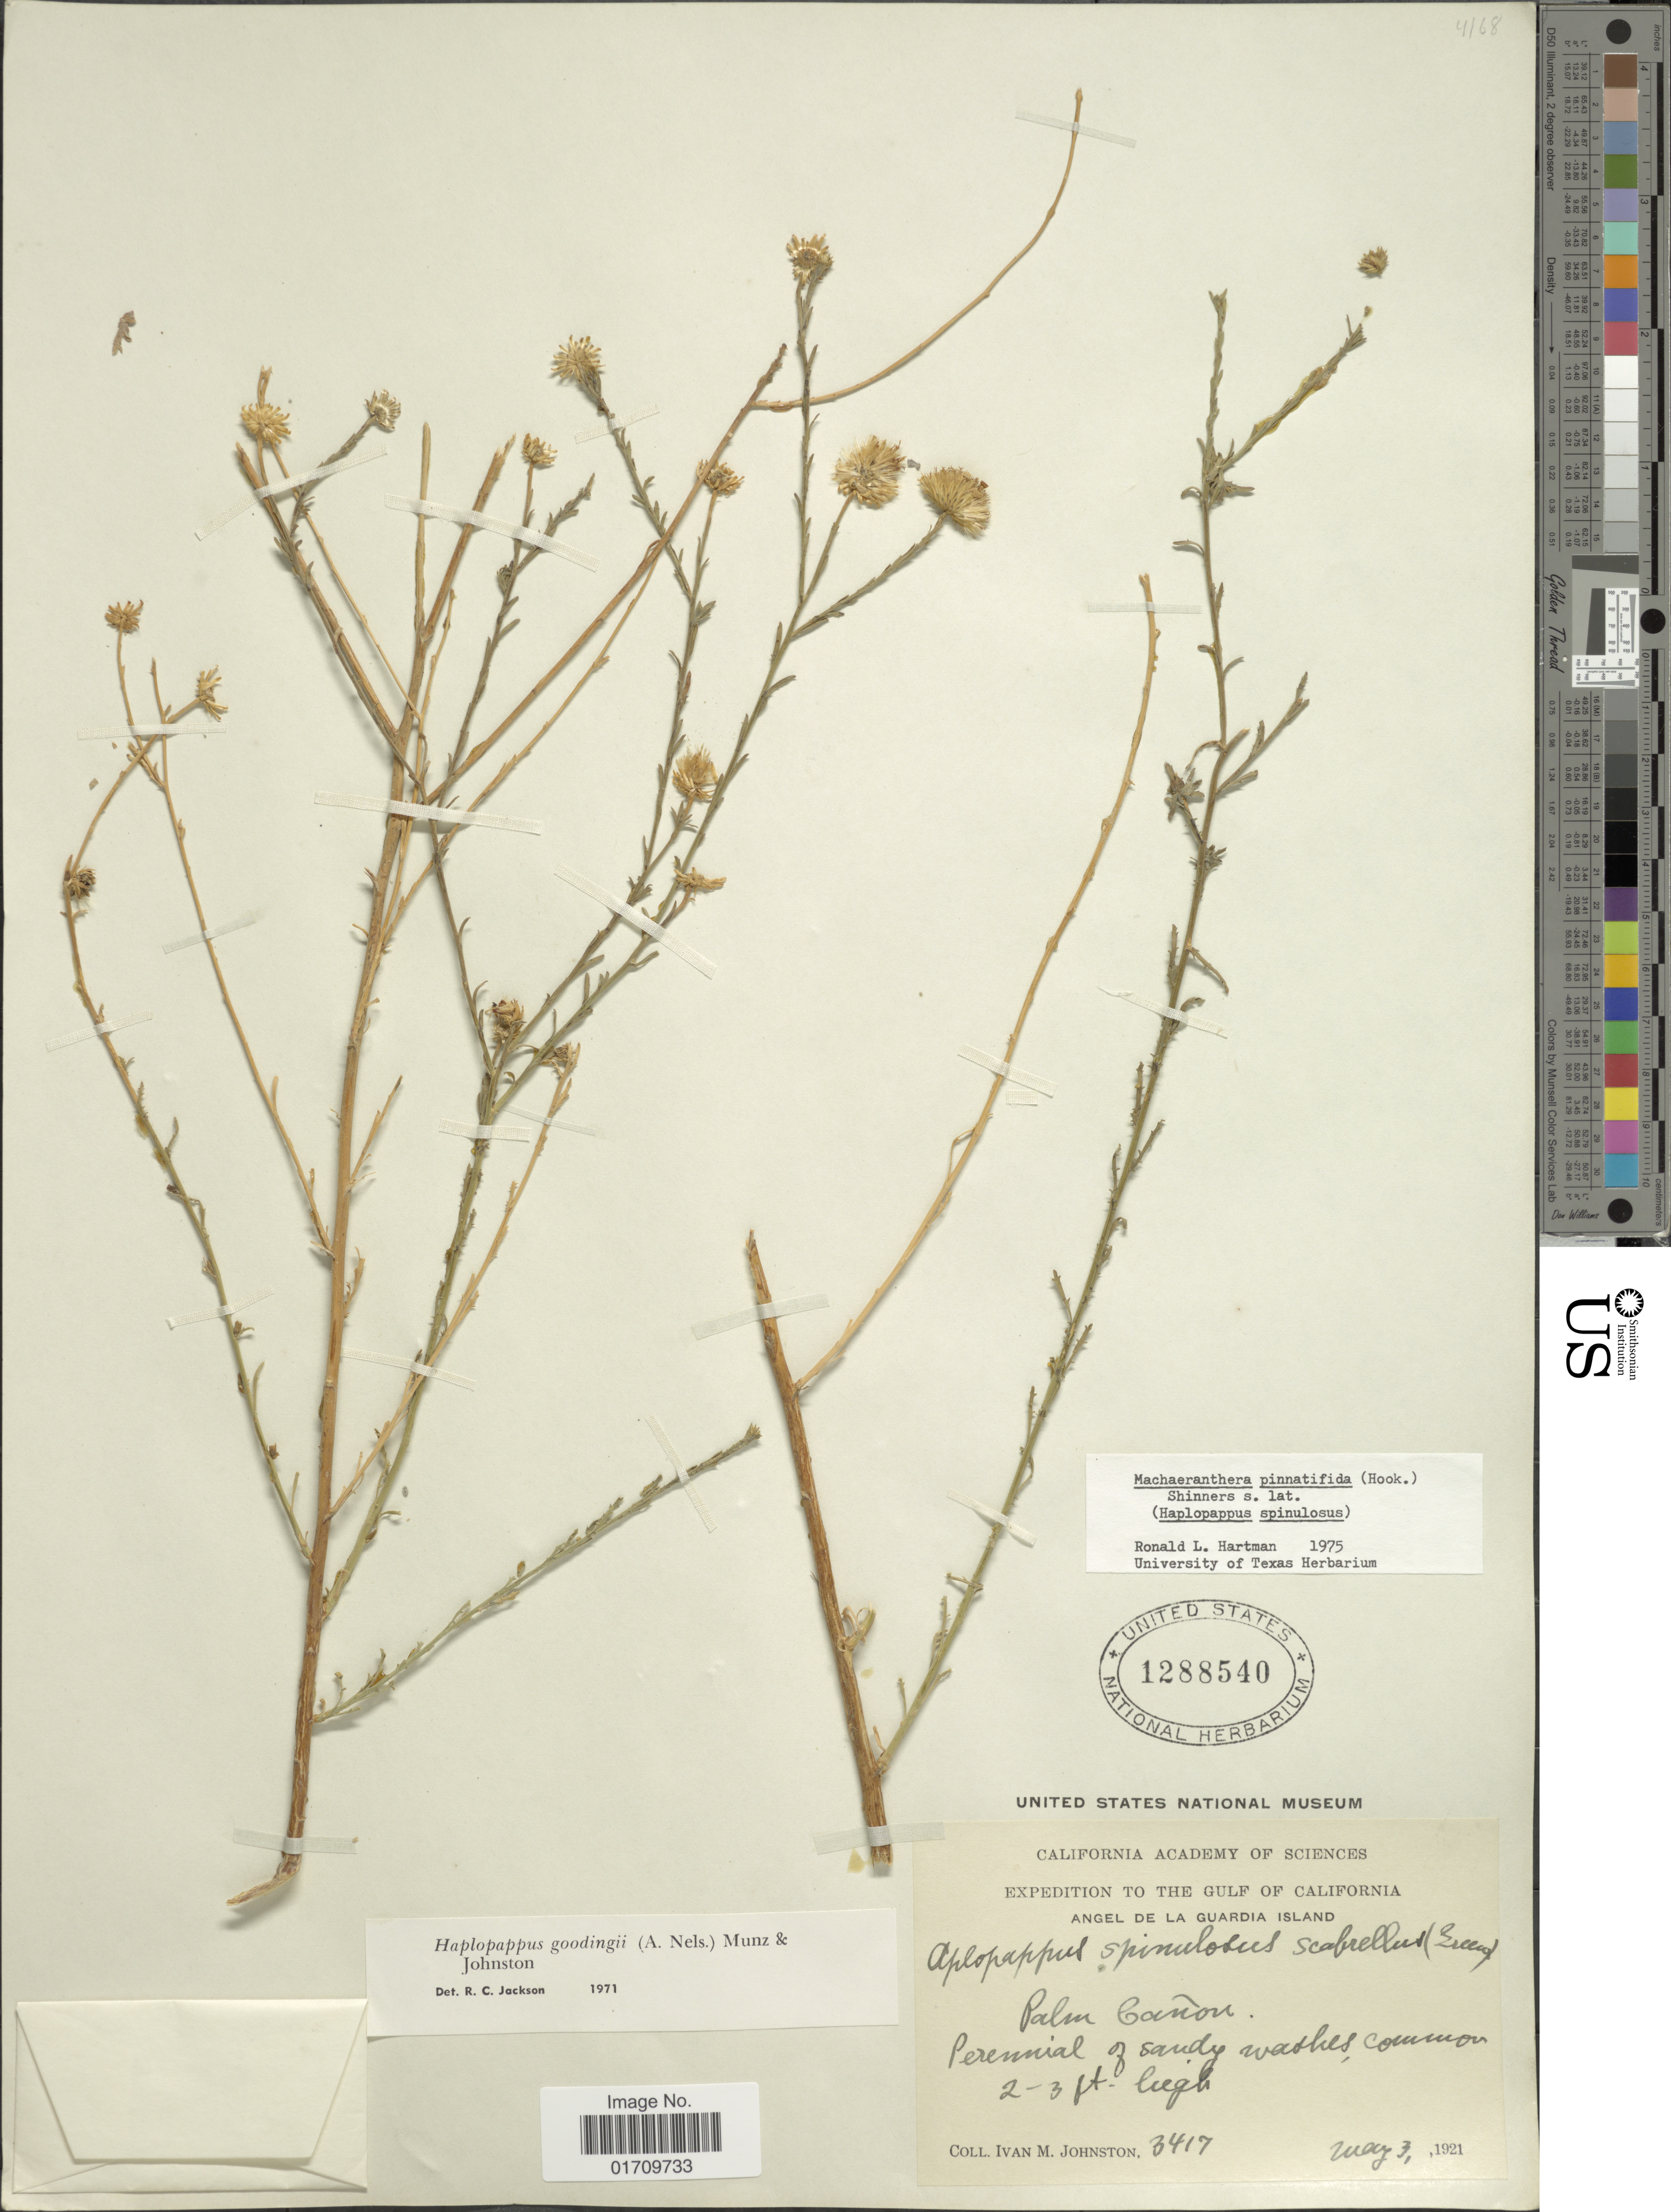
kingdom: Plantae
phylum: Tracheophyta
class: Magnoliopsida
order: Asterales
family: Asteraceae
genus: Machaeranthera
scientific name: Machaeranthera pinnatifida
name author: (Hook.) Shinners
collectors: I.M. Johnston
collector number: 3417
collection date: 1921-05-03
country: Mexico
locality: Gulf of California, Angel de La Guardia Island, Palm Canon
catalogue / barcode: US 1288540